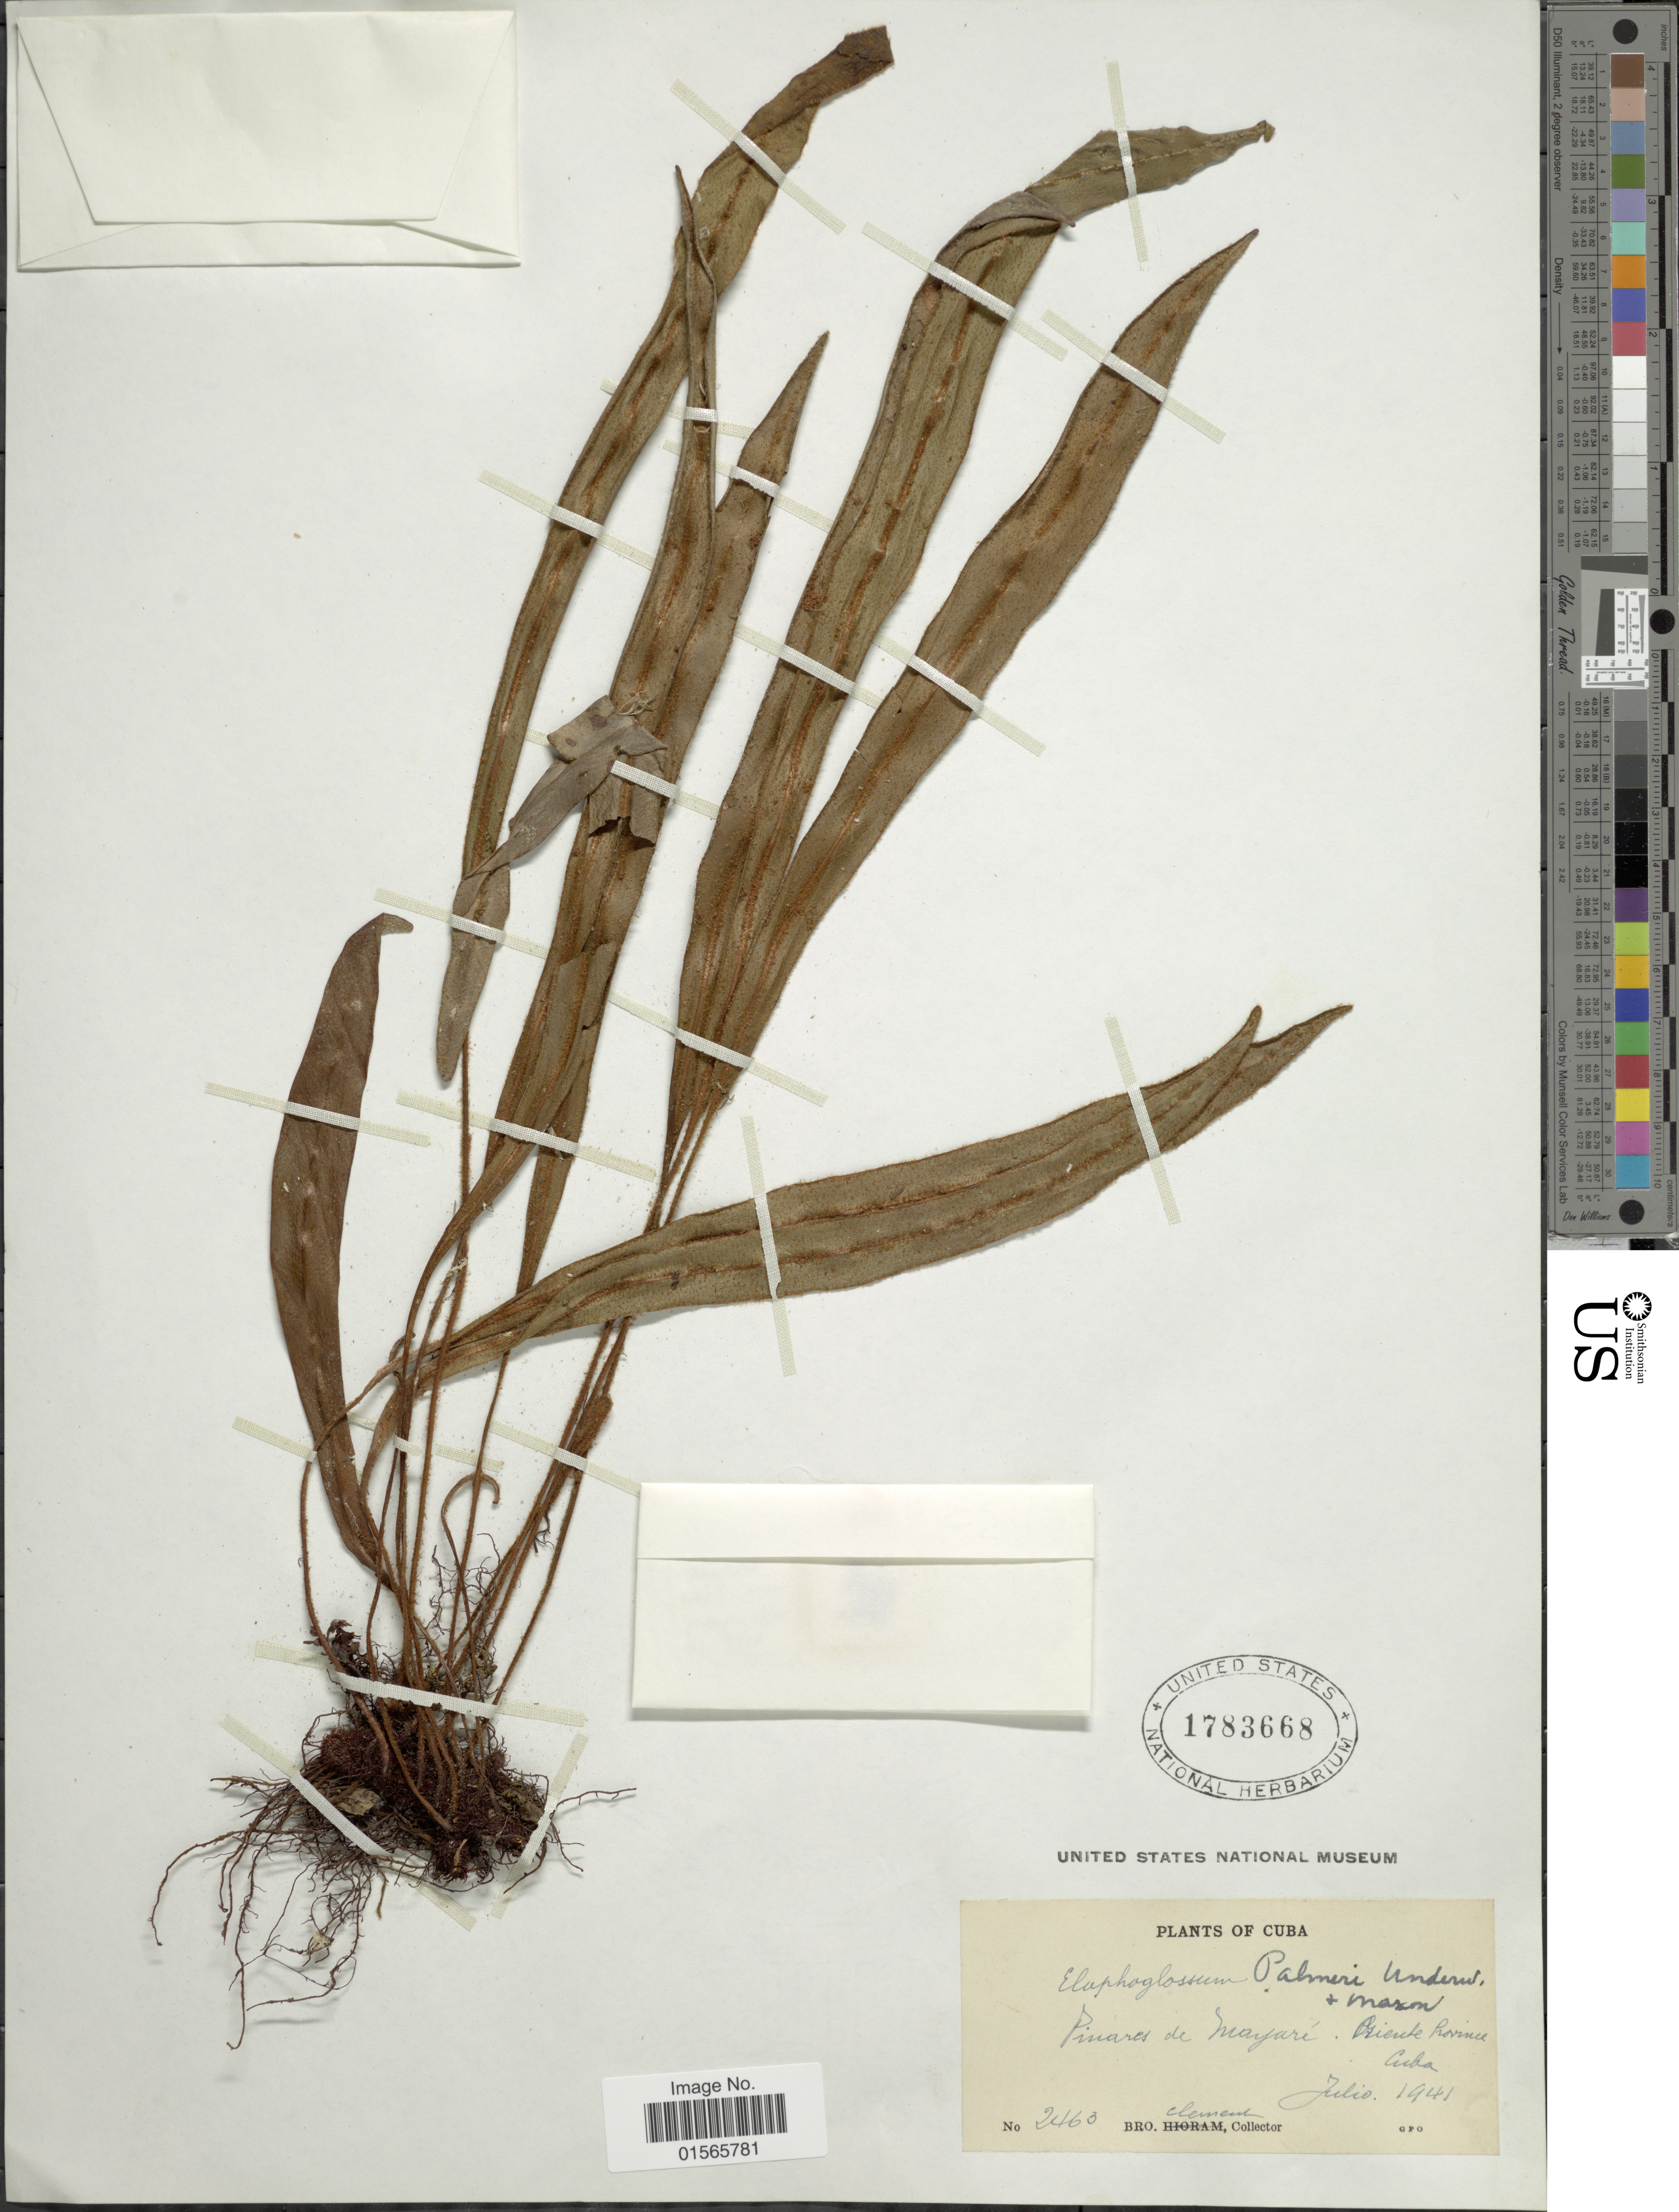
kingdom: Plantae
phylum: Tracheophyta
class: Polypodiopsida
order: Polypodiales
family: Dryopteridaceae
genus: Elaphoglossum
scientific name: Elaphoglossum palmeri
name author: Underw. & Maxon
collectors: B. Clement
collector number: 2463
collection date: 1941-07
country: Cuba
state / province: Oriente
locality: Pinares de Mayaré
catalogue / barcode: US 1783668